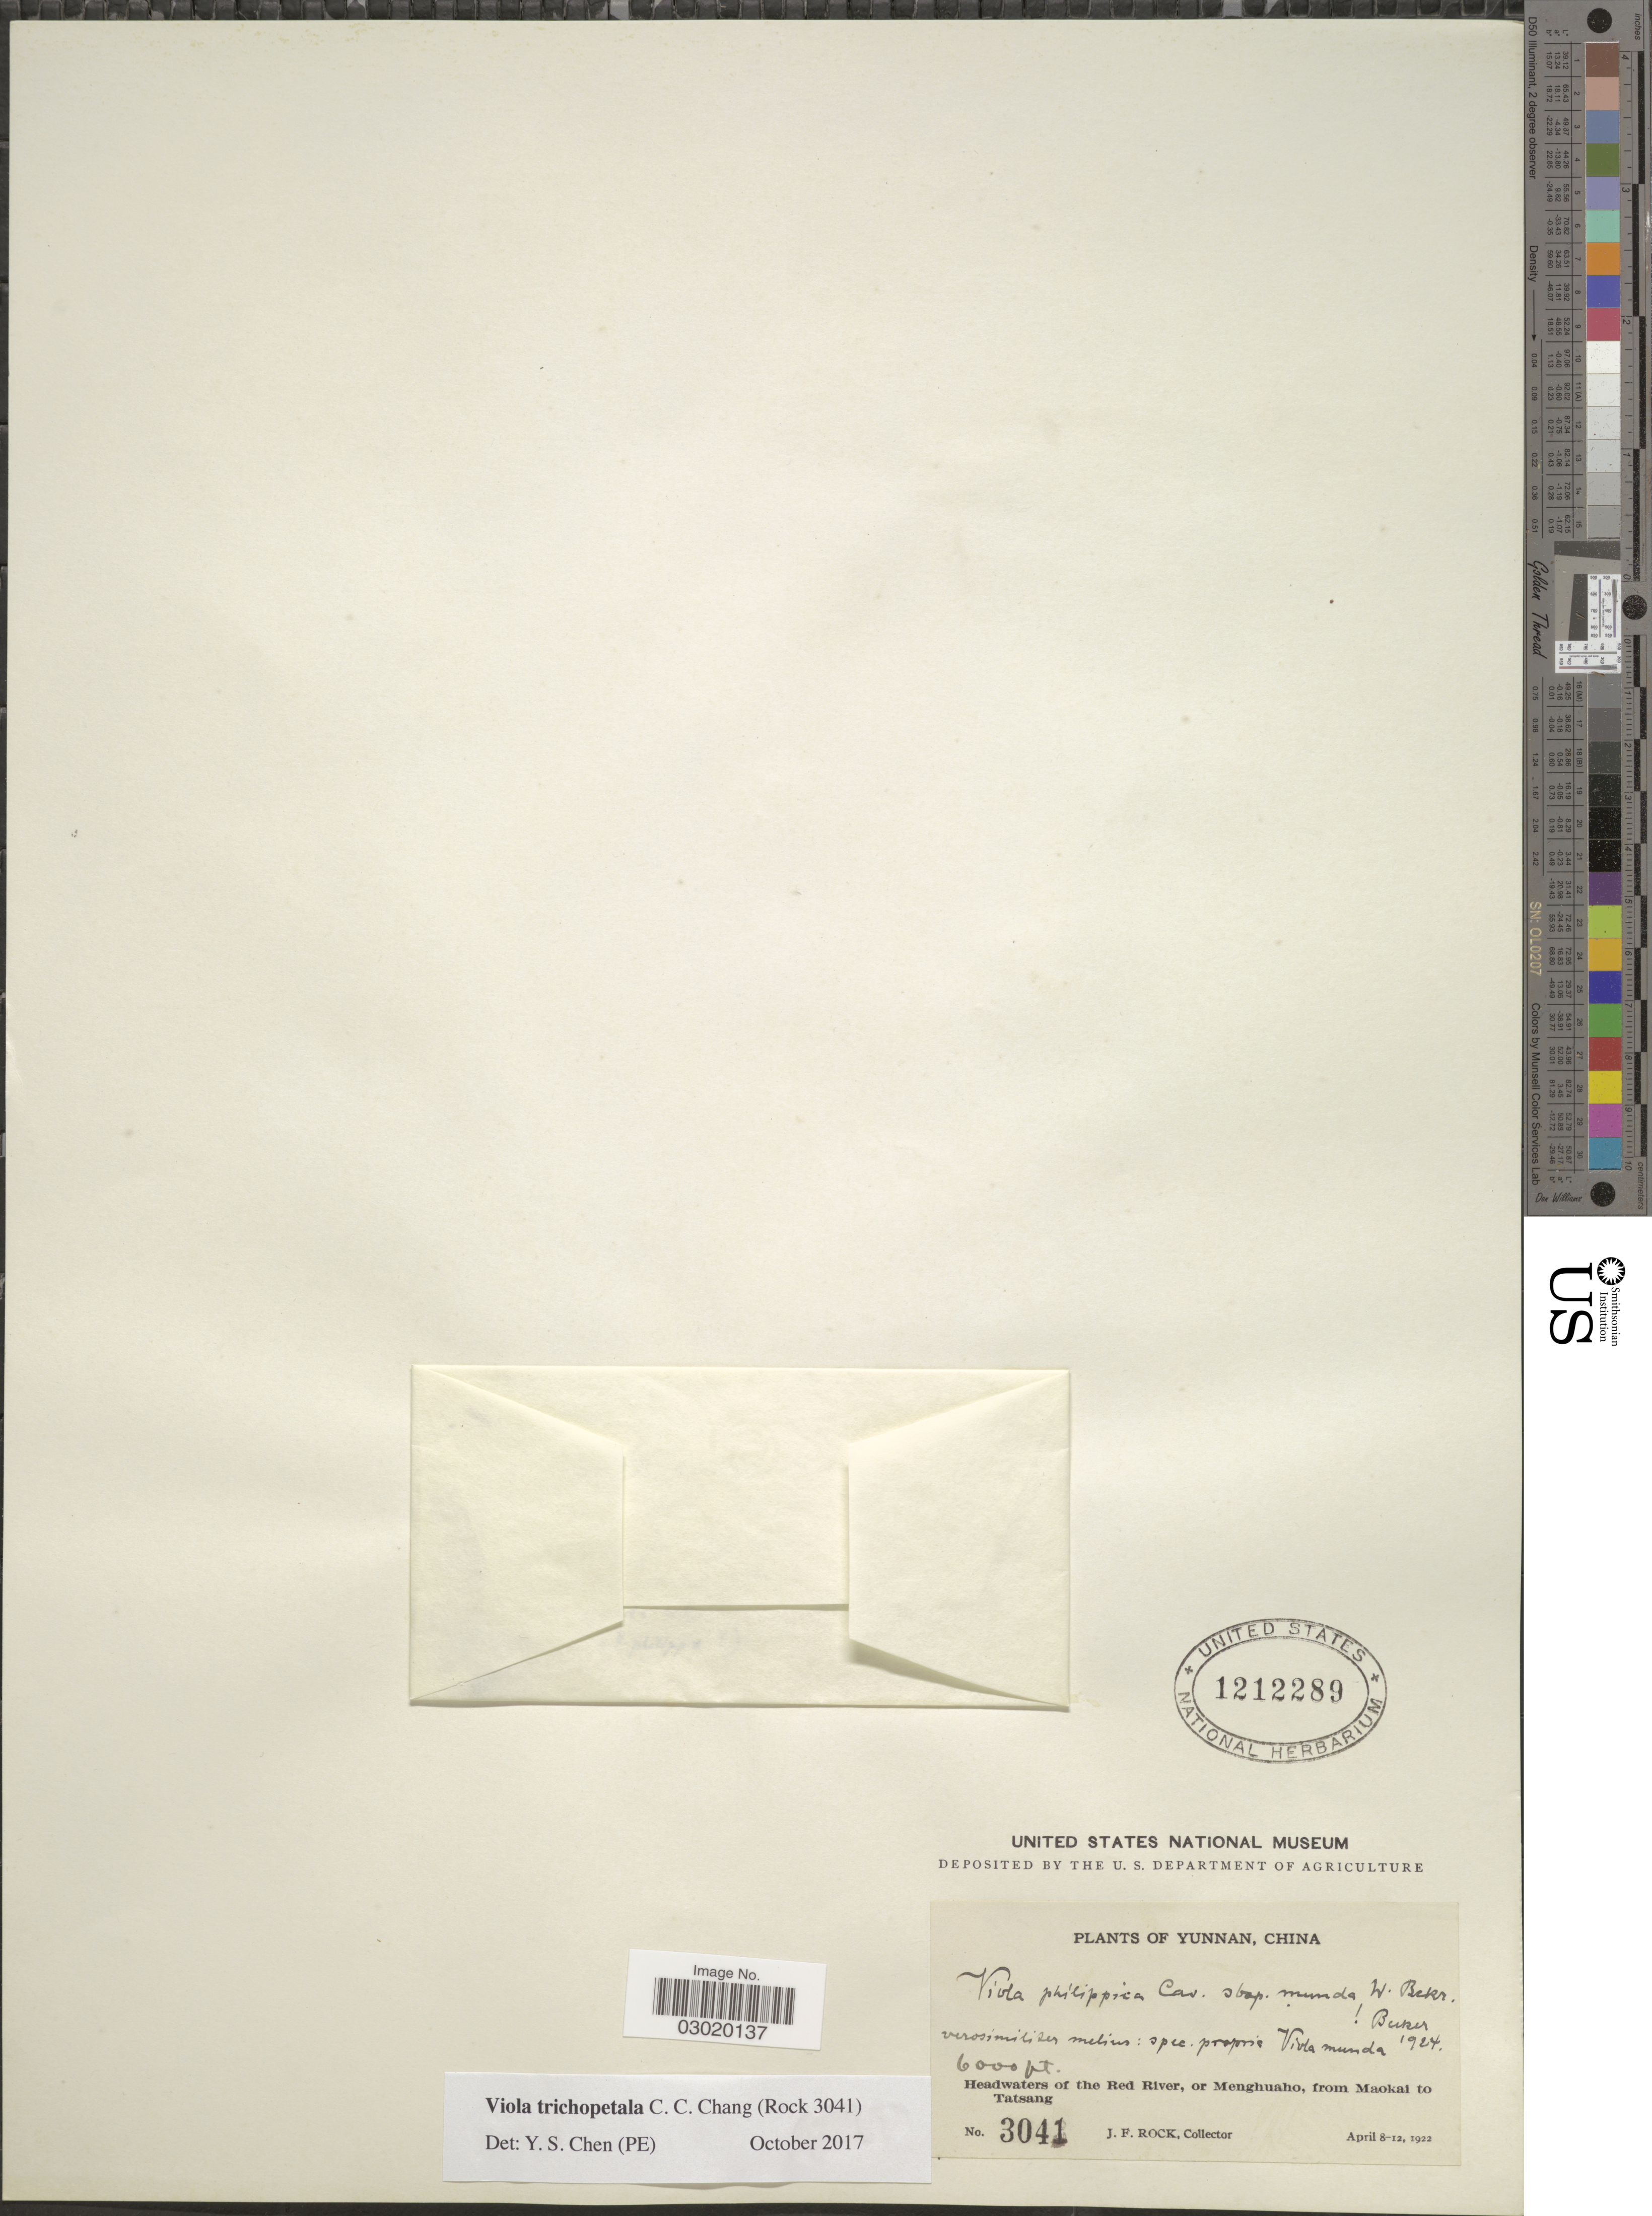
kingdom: Plantae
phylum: Tracheophyta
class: Magnoliopsida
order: Malpighiales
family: Violaceae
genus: Viola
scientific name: Viola trichopetala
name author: C.C. Chang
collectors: J. Rock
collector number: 3041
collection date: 1922-04-08/1922-04-12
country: China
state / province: Yunnan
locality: Headwaters of the Red River, or Menghuaho, from Maokai to Tatsang.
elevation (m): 1829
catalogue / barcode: US 1212289